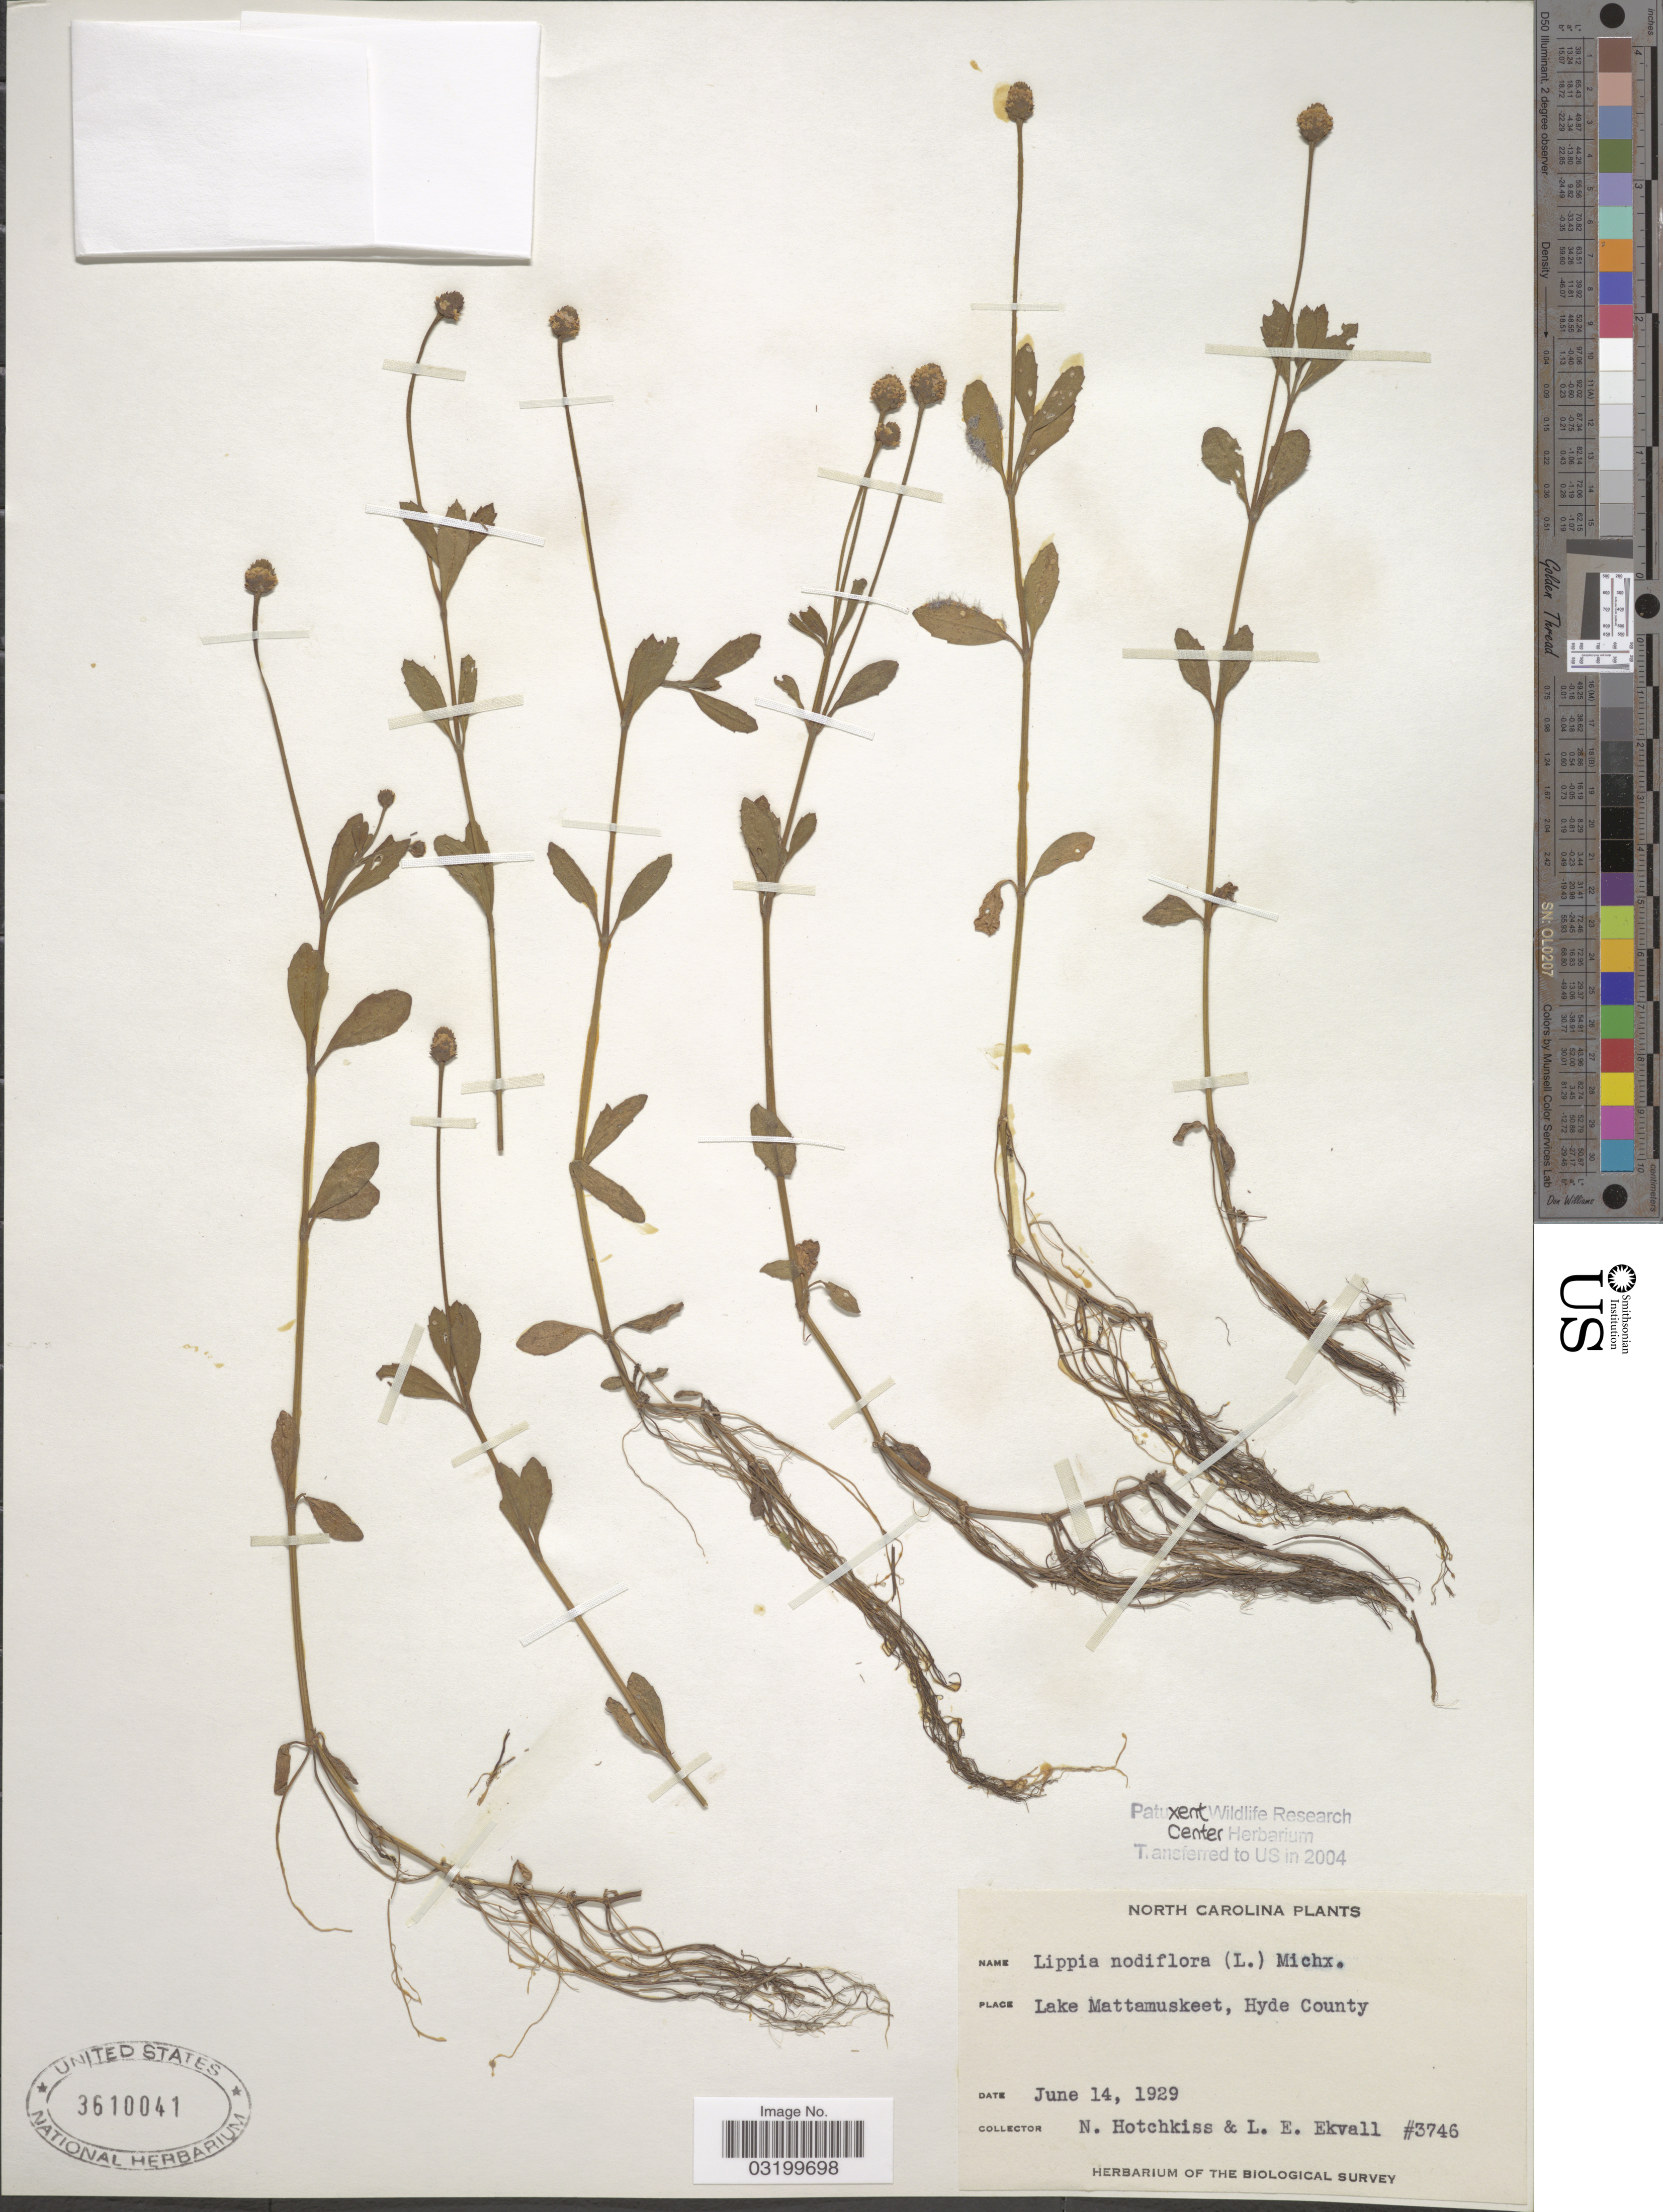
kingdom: Plantae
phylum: Tracheophyta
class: Magnoliopsida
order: Lamiales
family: Verbenaceae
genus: Phyla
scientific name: Phyla nodiflora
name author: (L.) Greene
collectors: N. Hotchkiss & L. Ekvall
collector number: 3746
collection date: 1929-06-14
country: United States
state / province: North Carolina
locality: Lake Mattamuskeet, Hyde County.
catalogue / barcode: US 3610041